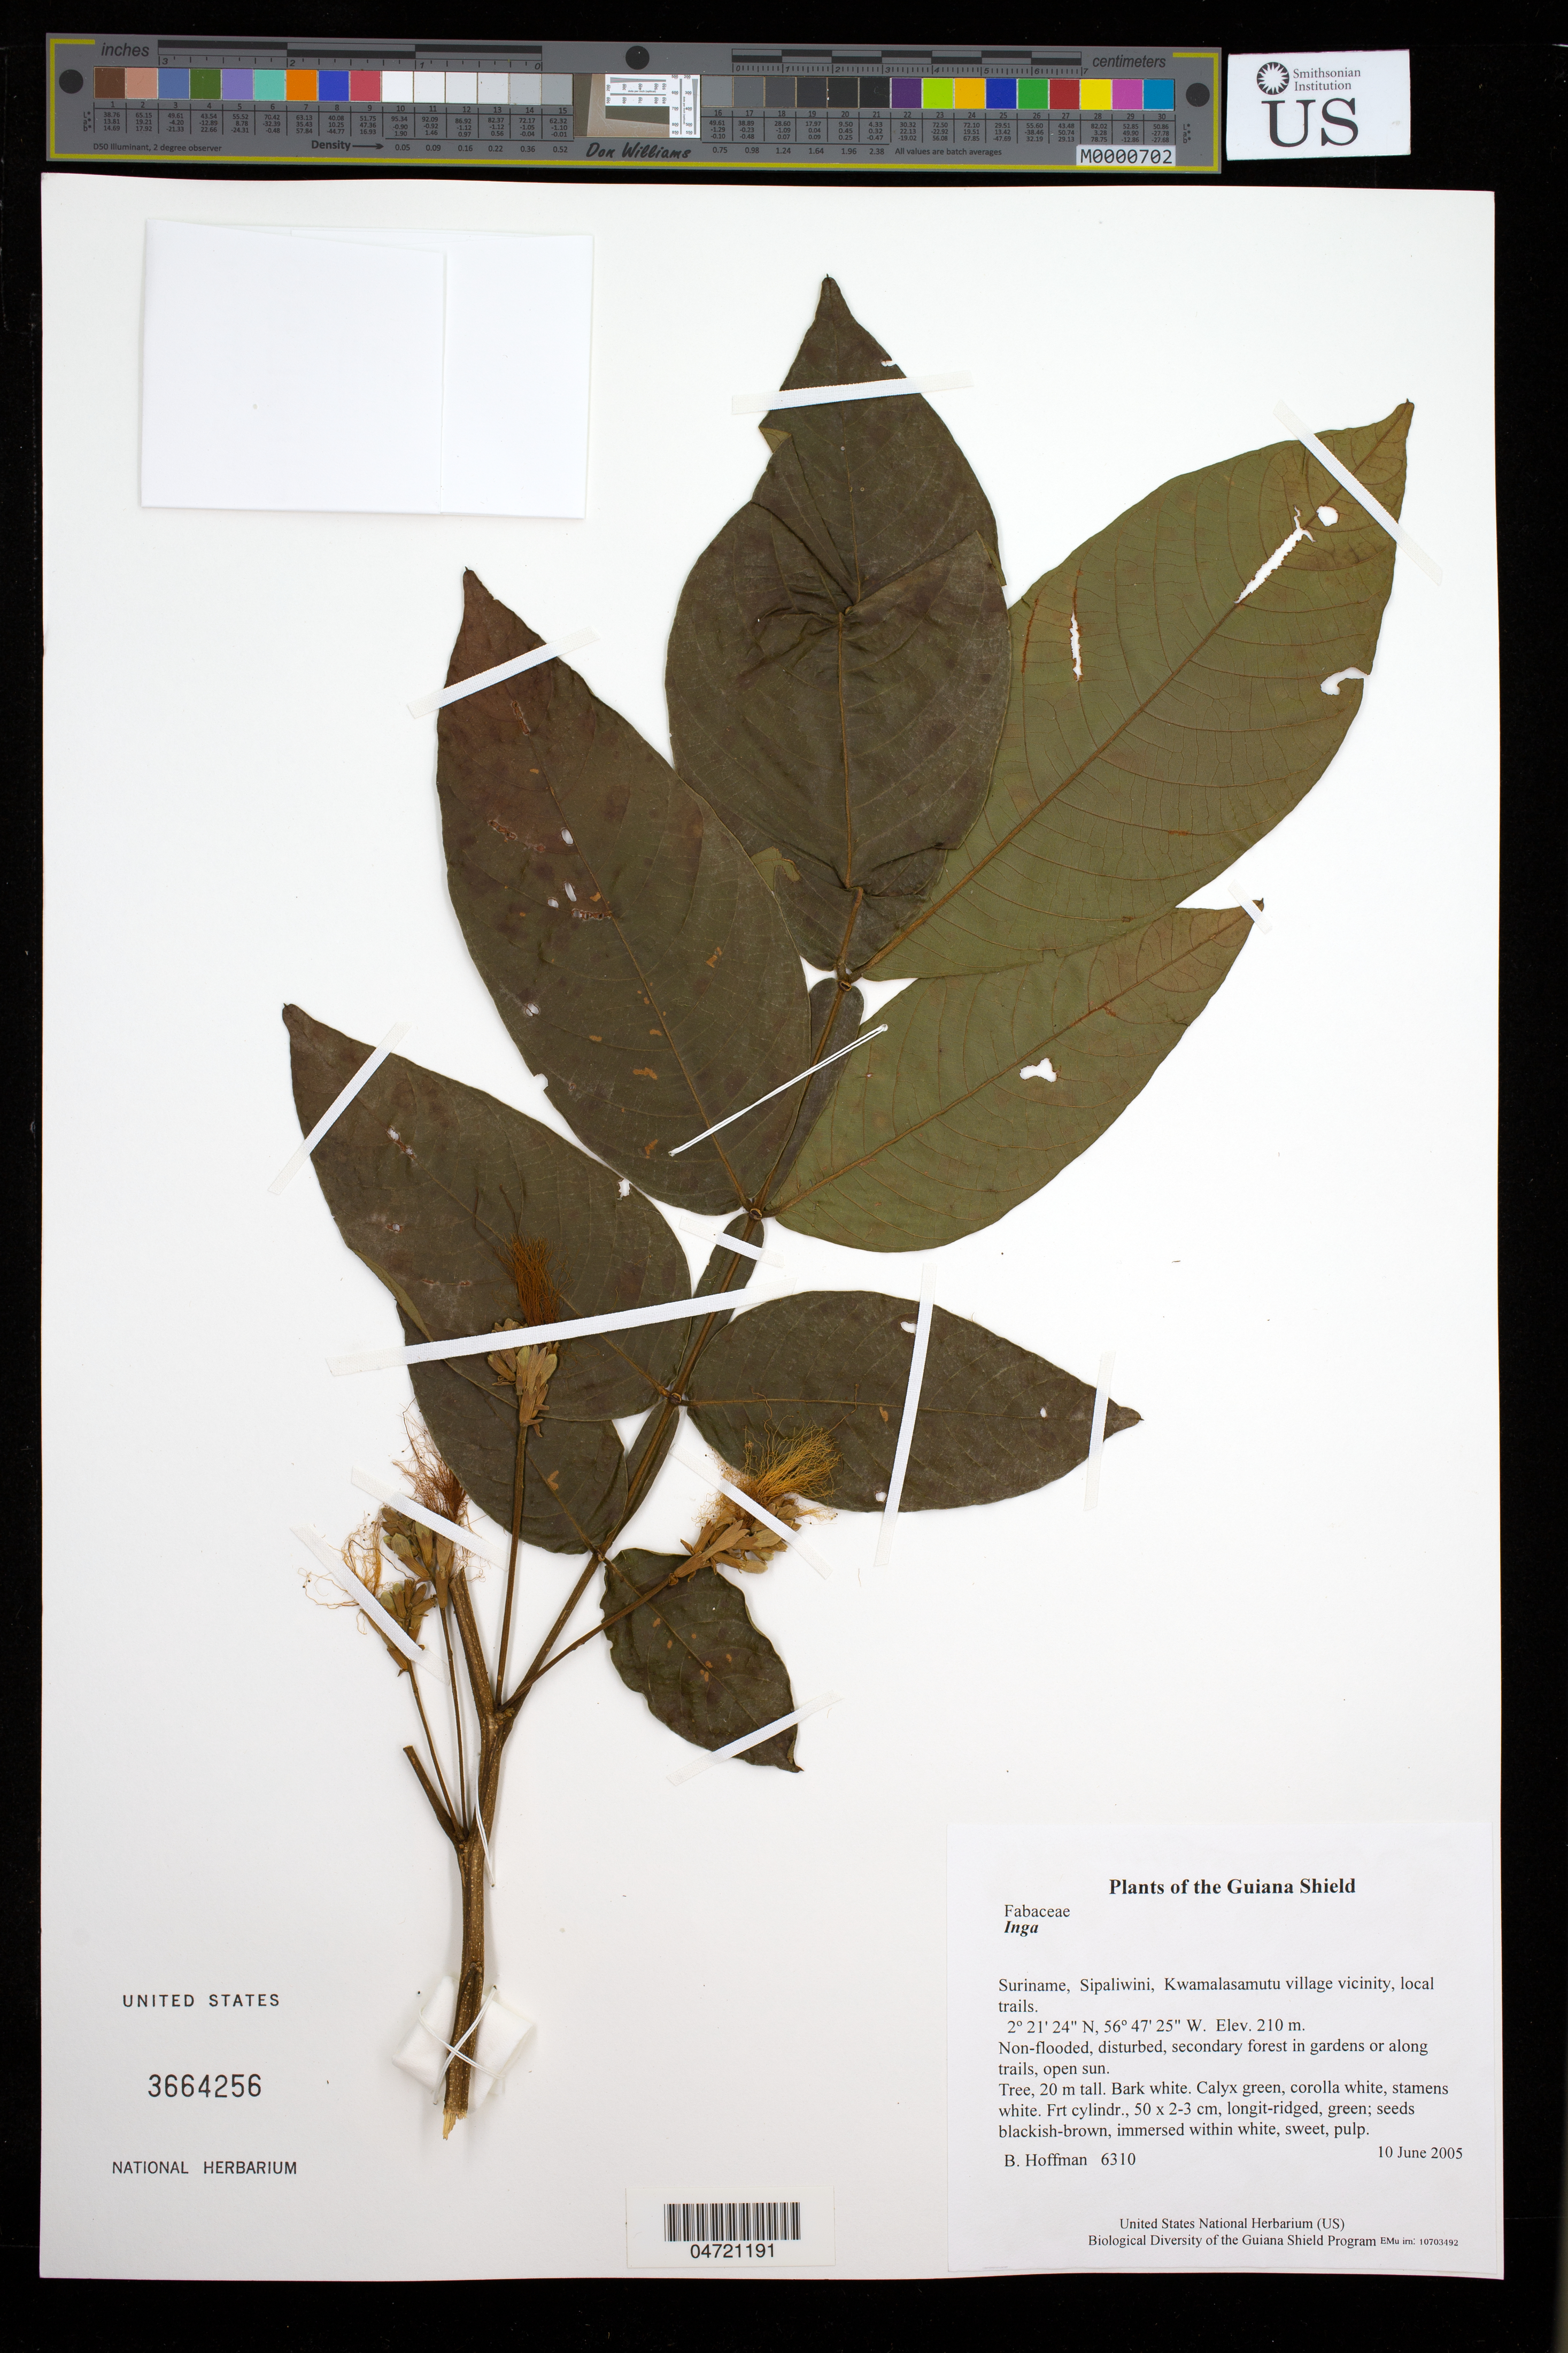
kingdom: Plantae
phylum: Tracheophyta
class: Magnoliopsida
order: Fabales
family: Fabaceae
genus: Inga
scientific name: Inga edulis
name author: Mart.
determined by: Pennington, T. D., (K)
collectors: B. Hoffman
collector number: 6310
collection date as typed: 10 June 2005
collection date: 2005-06-10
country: Suriname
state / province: Sipaliwini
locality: Kwamalasamutu village vicinity, local trails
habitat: Non-flooded, disturbed, secondary forest in gardens or along trails, open sun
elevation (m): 210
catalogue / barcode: US 3664256